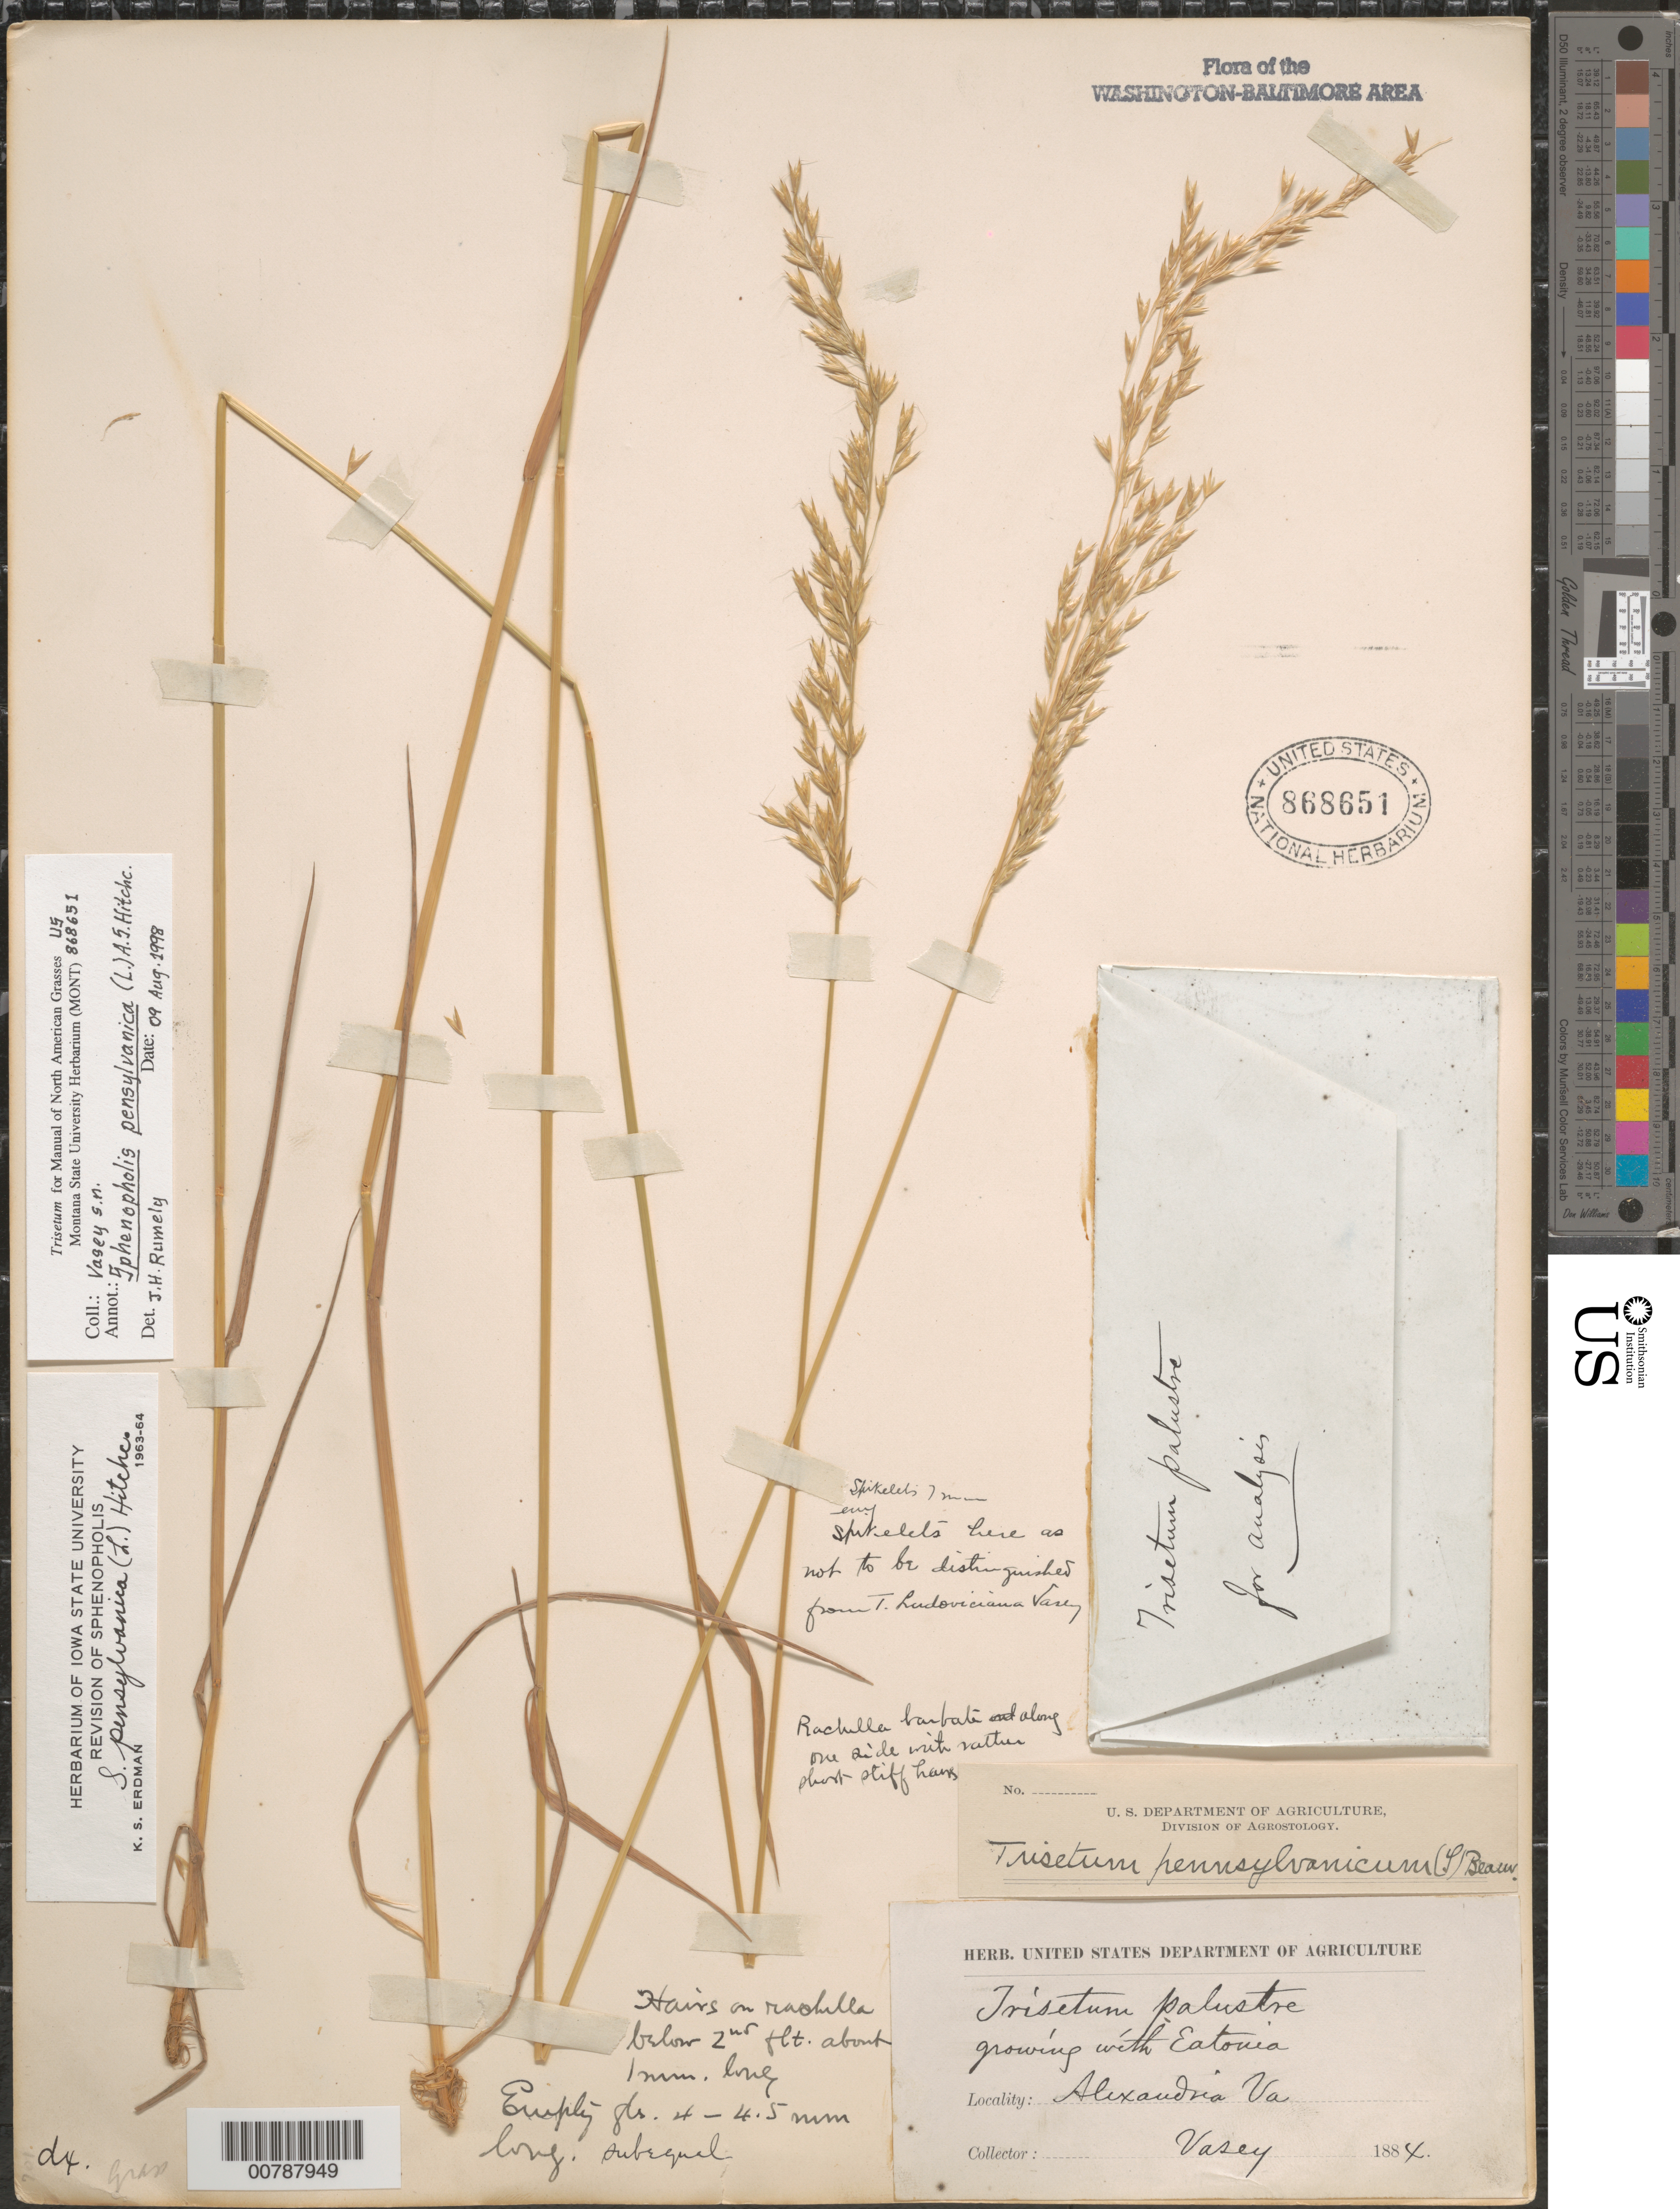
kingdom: Plantae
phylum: Tracheophyta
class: Liliopsida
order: Poales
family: Poaceae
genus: Sphenopholis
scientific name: Sphenopholis pensylvanica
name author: (L.) Hitchc.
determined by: Rumely, J. H.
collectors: Vasey, --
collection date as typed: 1884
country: United States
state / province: Virginia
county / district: City of Alexandria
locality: Alexandria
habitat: growing with Eatonia.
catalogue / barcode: US 868651